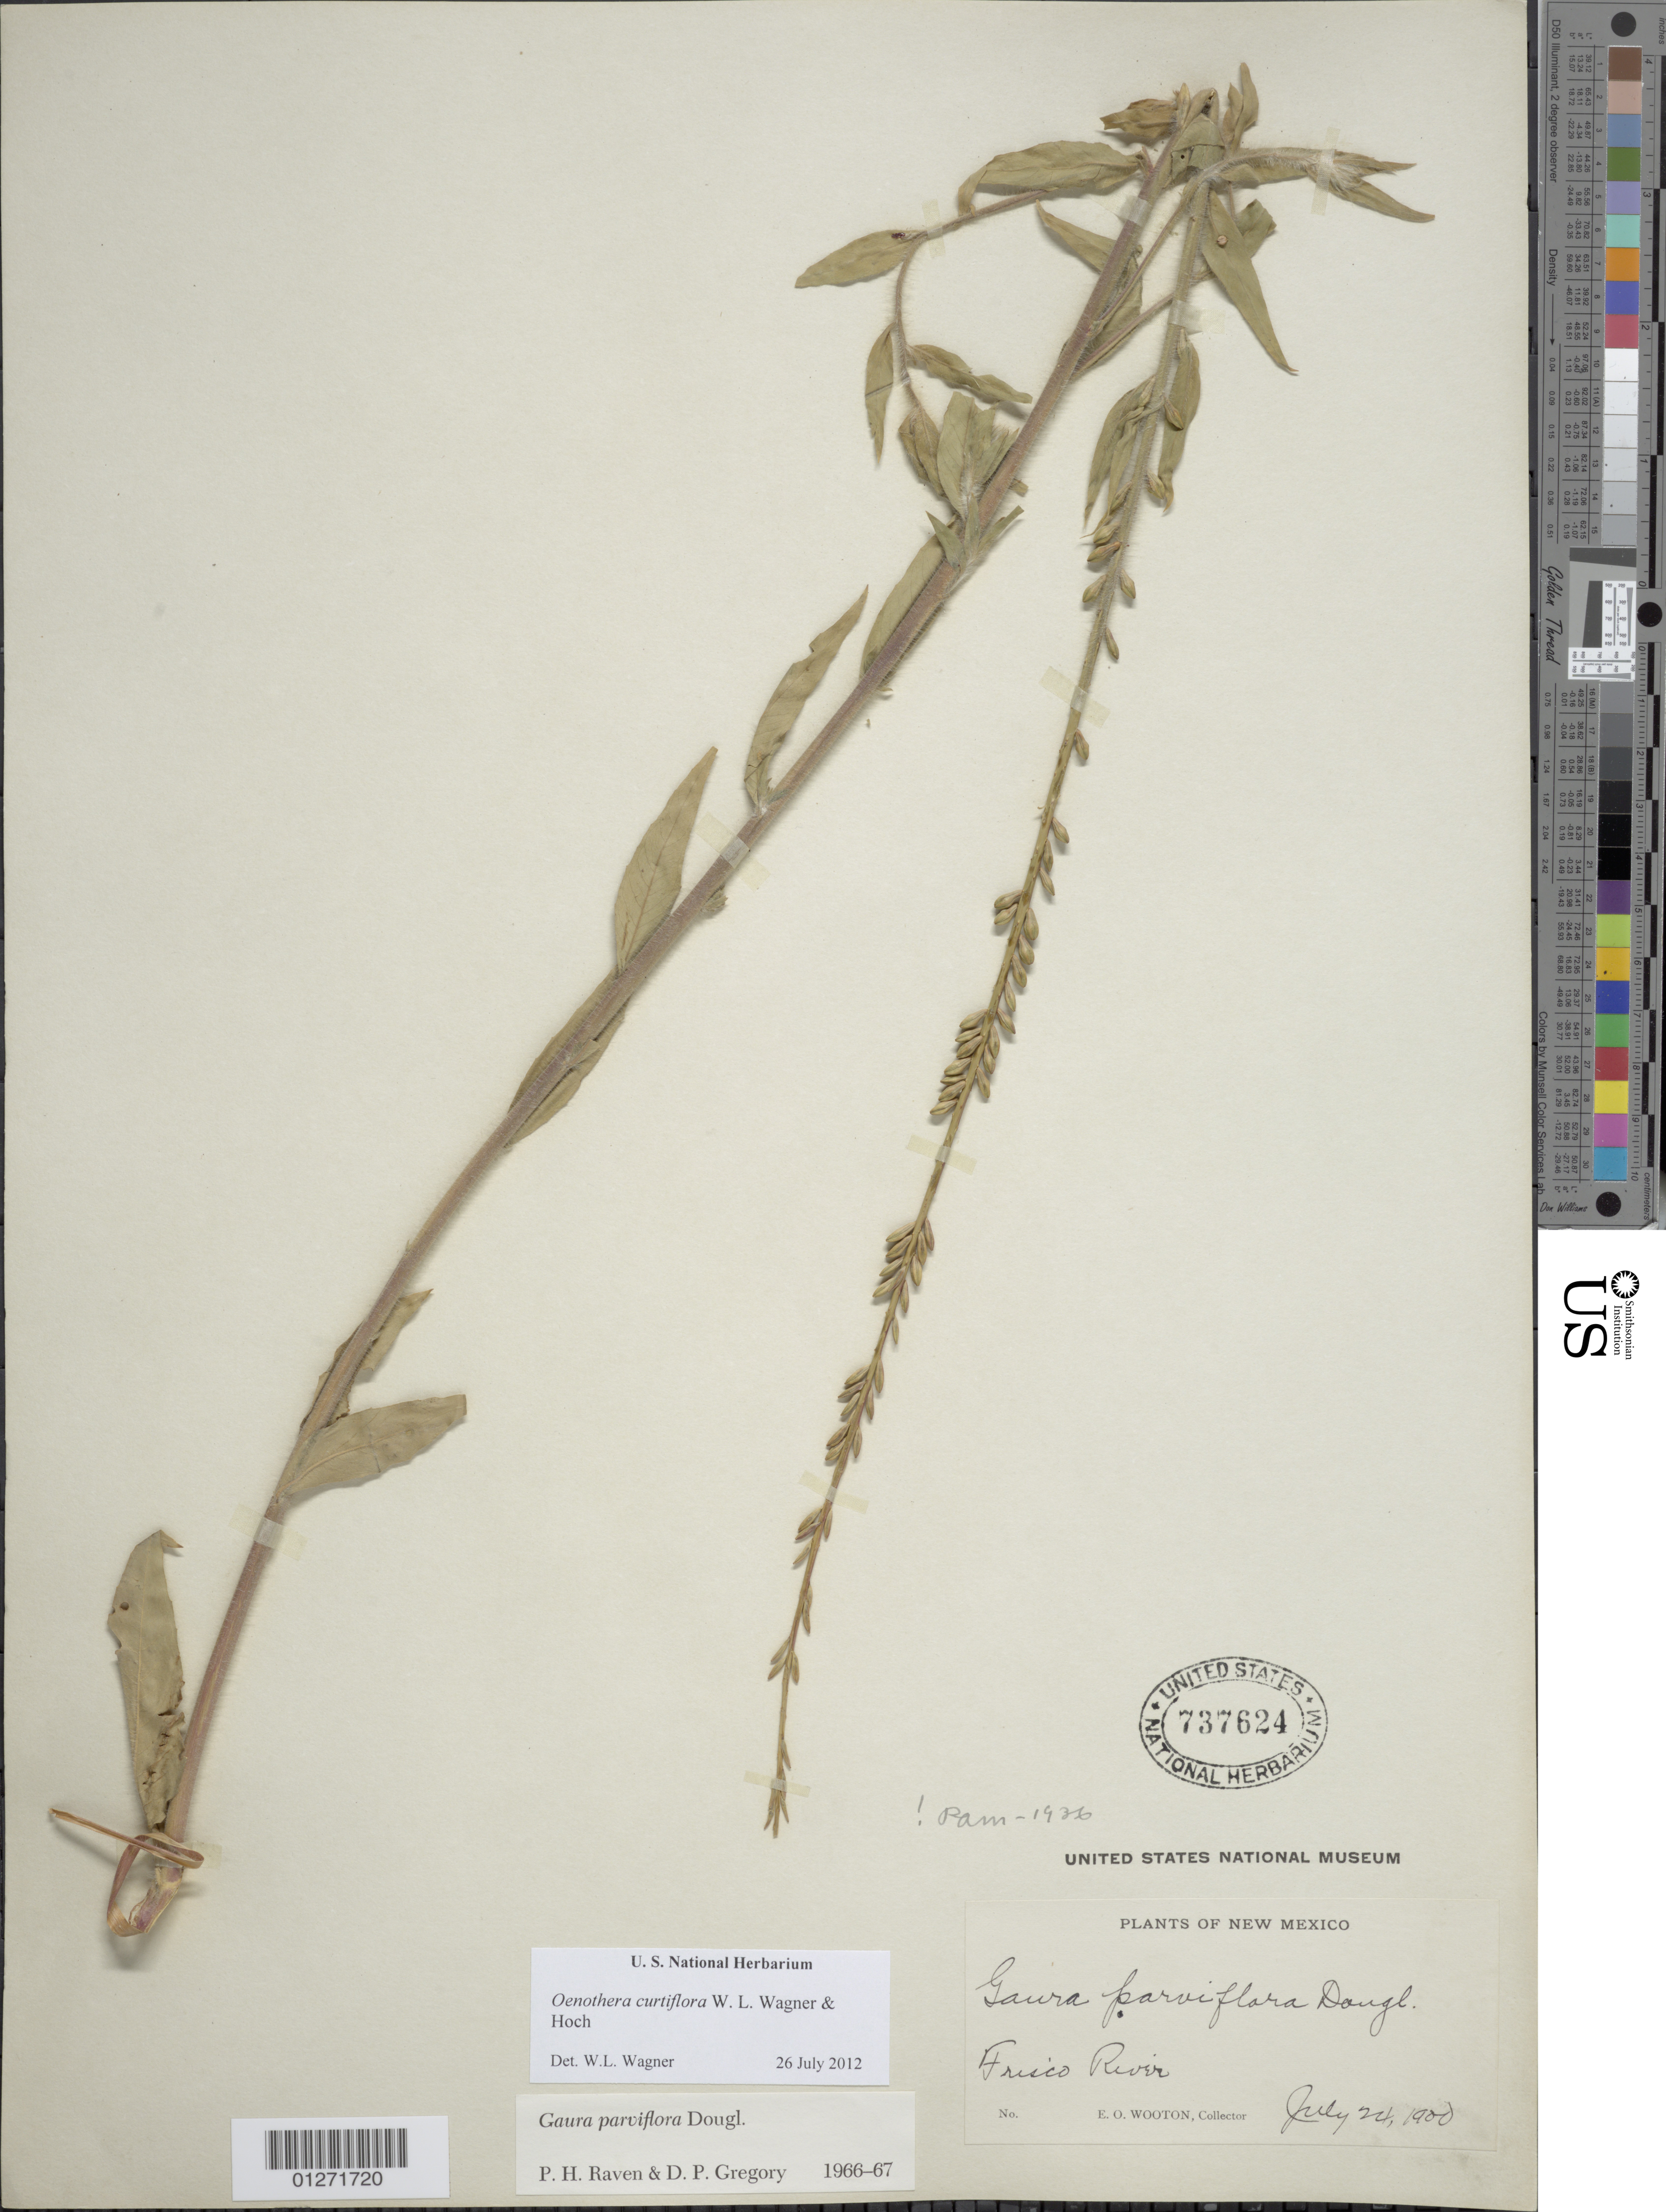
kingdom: Plantae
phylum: Tracheophyta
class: Magnoliopsida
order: Myrtales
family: Onagraceae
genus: Oenothera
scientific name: Oenothera curtiflora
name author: W.L. Wagner & Hoch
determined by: Wagner, W. L., (BOT), Smithsonian Institution - National Museum of Natural History (UNITED STATES)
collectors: E. O. Wooton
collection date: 1900-07-24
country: United States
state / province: New Mexico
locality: Frisco River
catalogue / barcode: US 737624